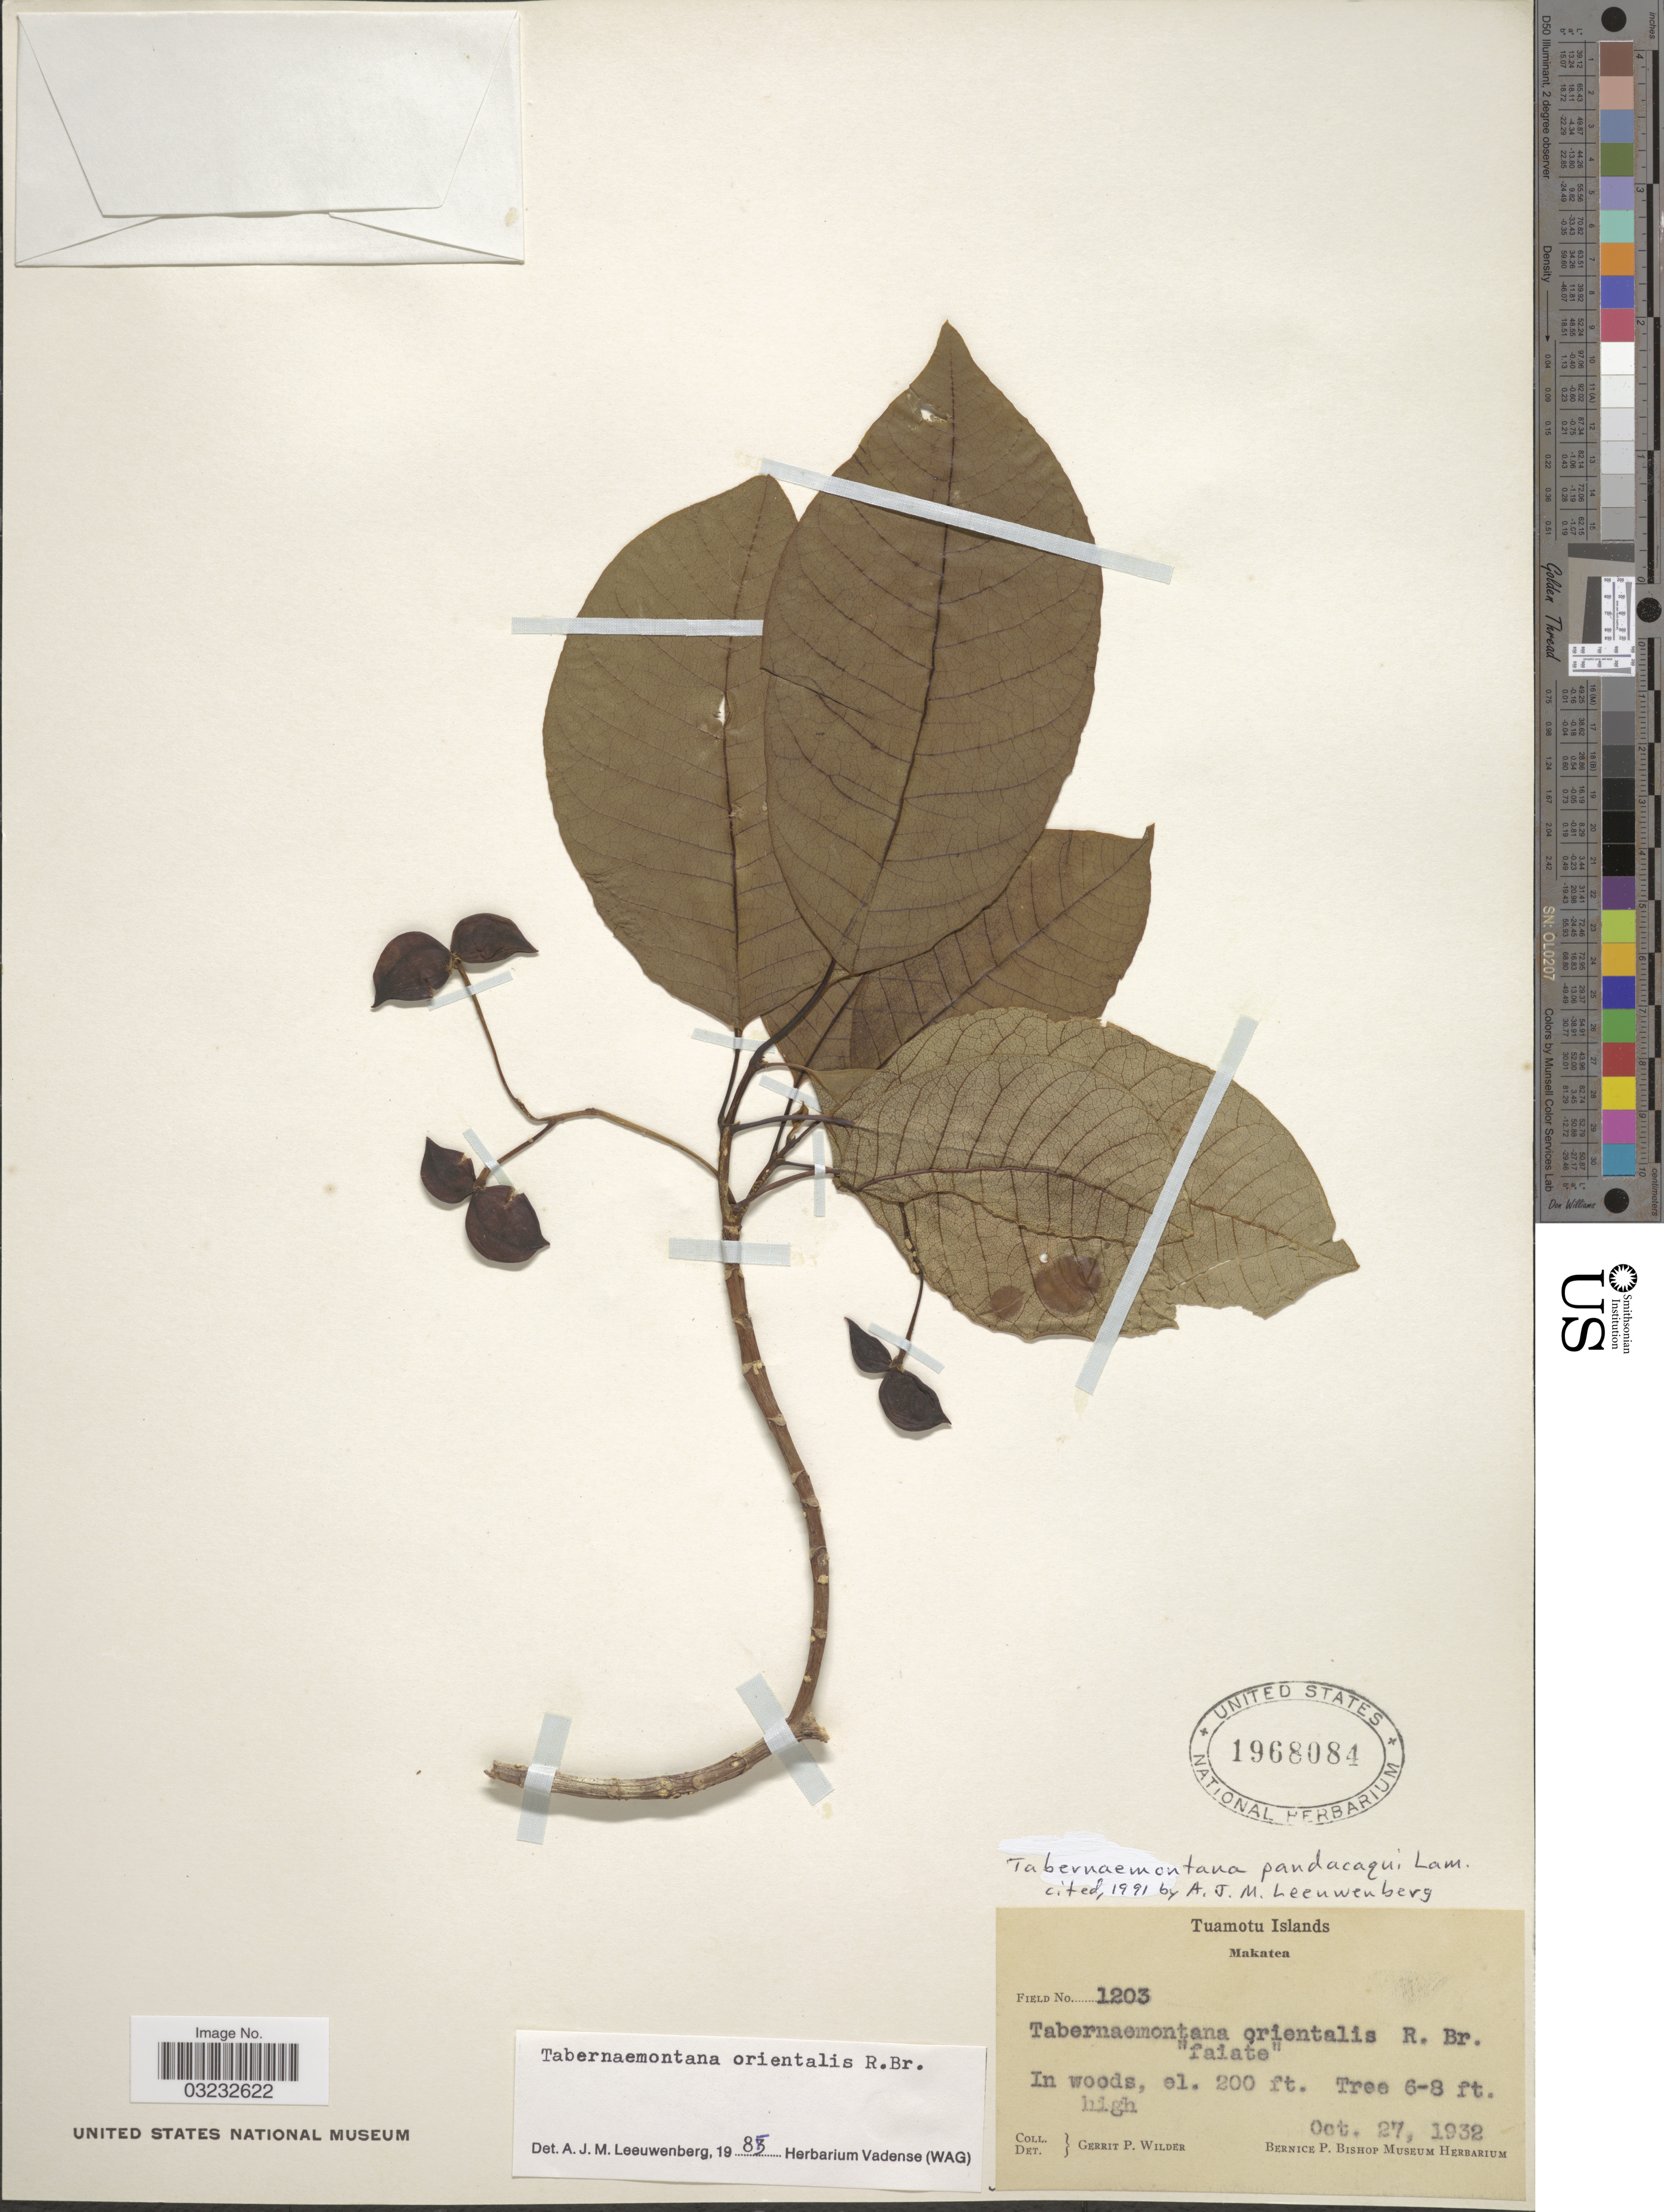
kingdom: Plantae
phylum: Tracheophyta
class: Magnoliopsida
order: Gentianales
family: Apocynaceae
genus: Tabernaemontana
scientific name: Tabernaemontana pandacaqui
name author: Poir.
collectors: G. Wilder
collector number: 1203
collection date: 1932-10-27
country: French Polynesia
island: Makatea [Aurora]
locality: Tuamotu Islands, Makatea.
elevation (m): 61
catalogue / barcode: US 1968084